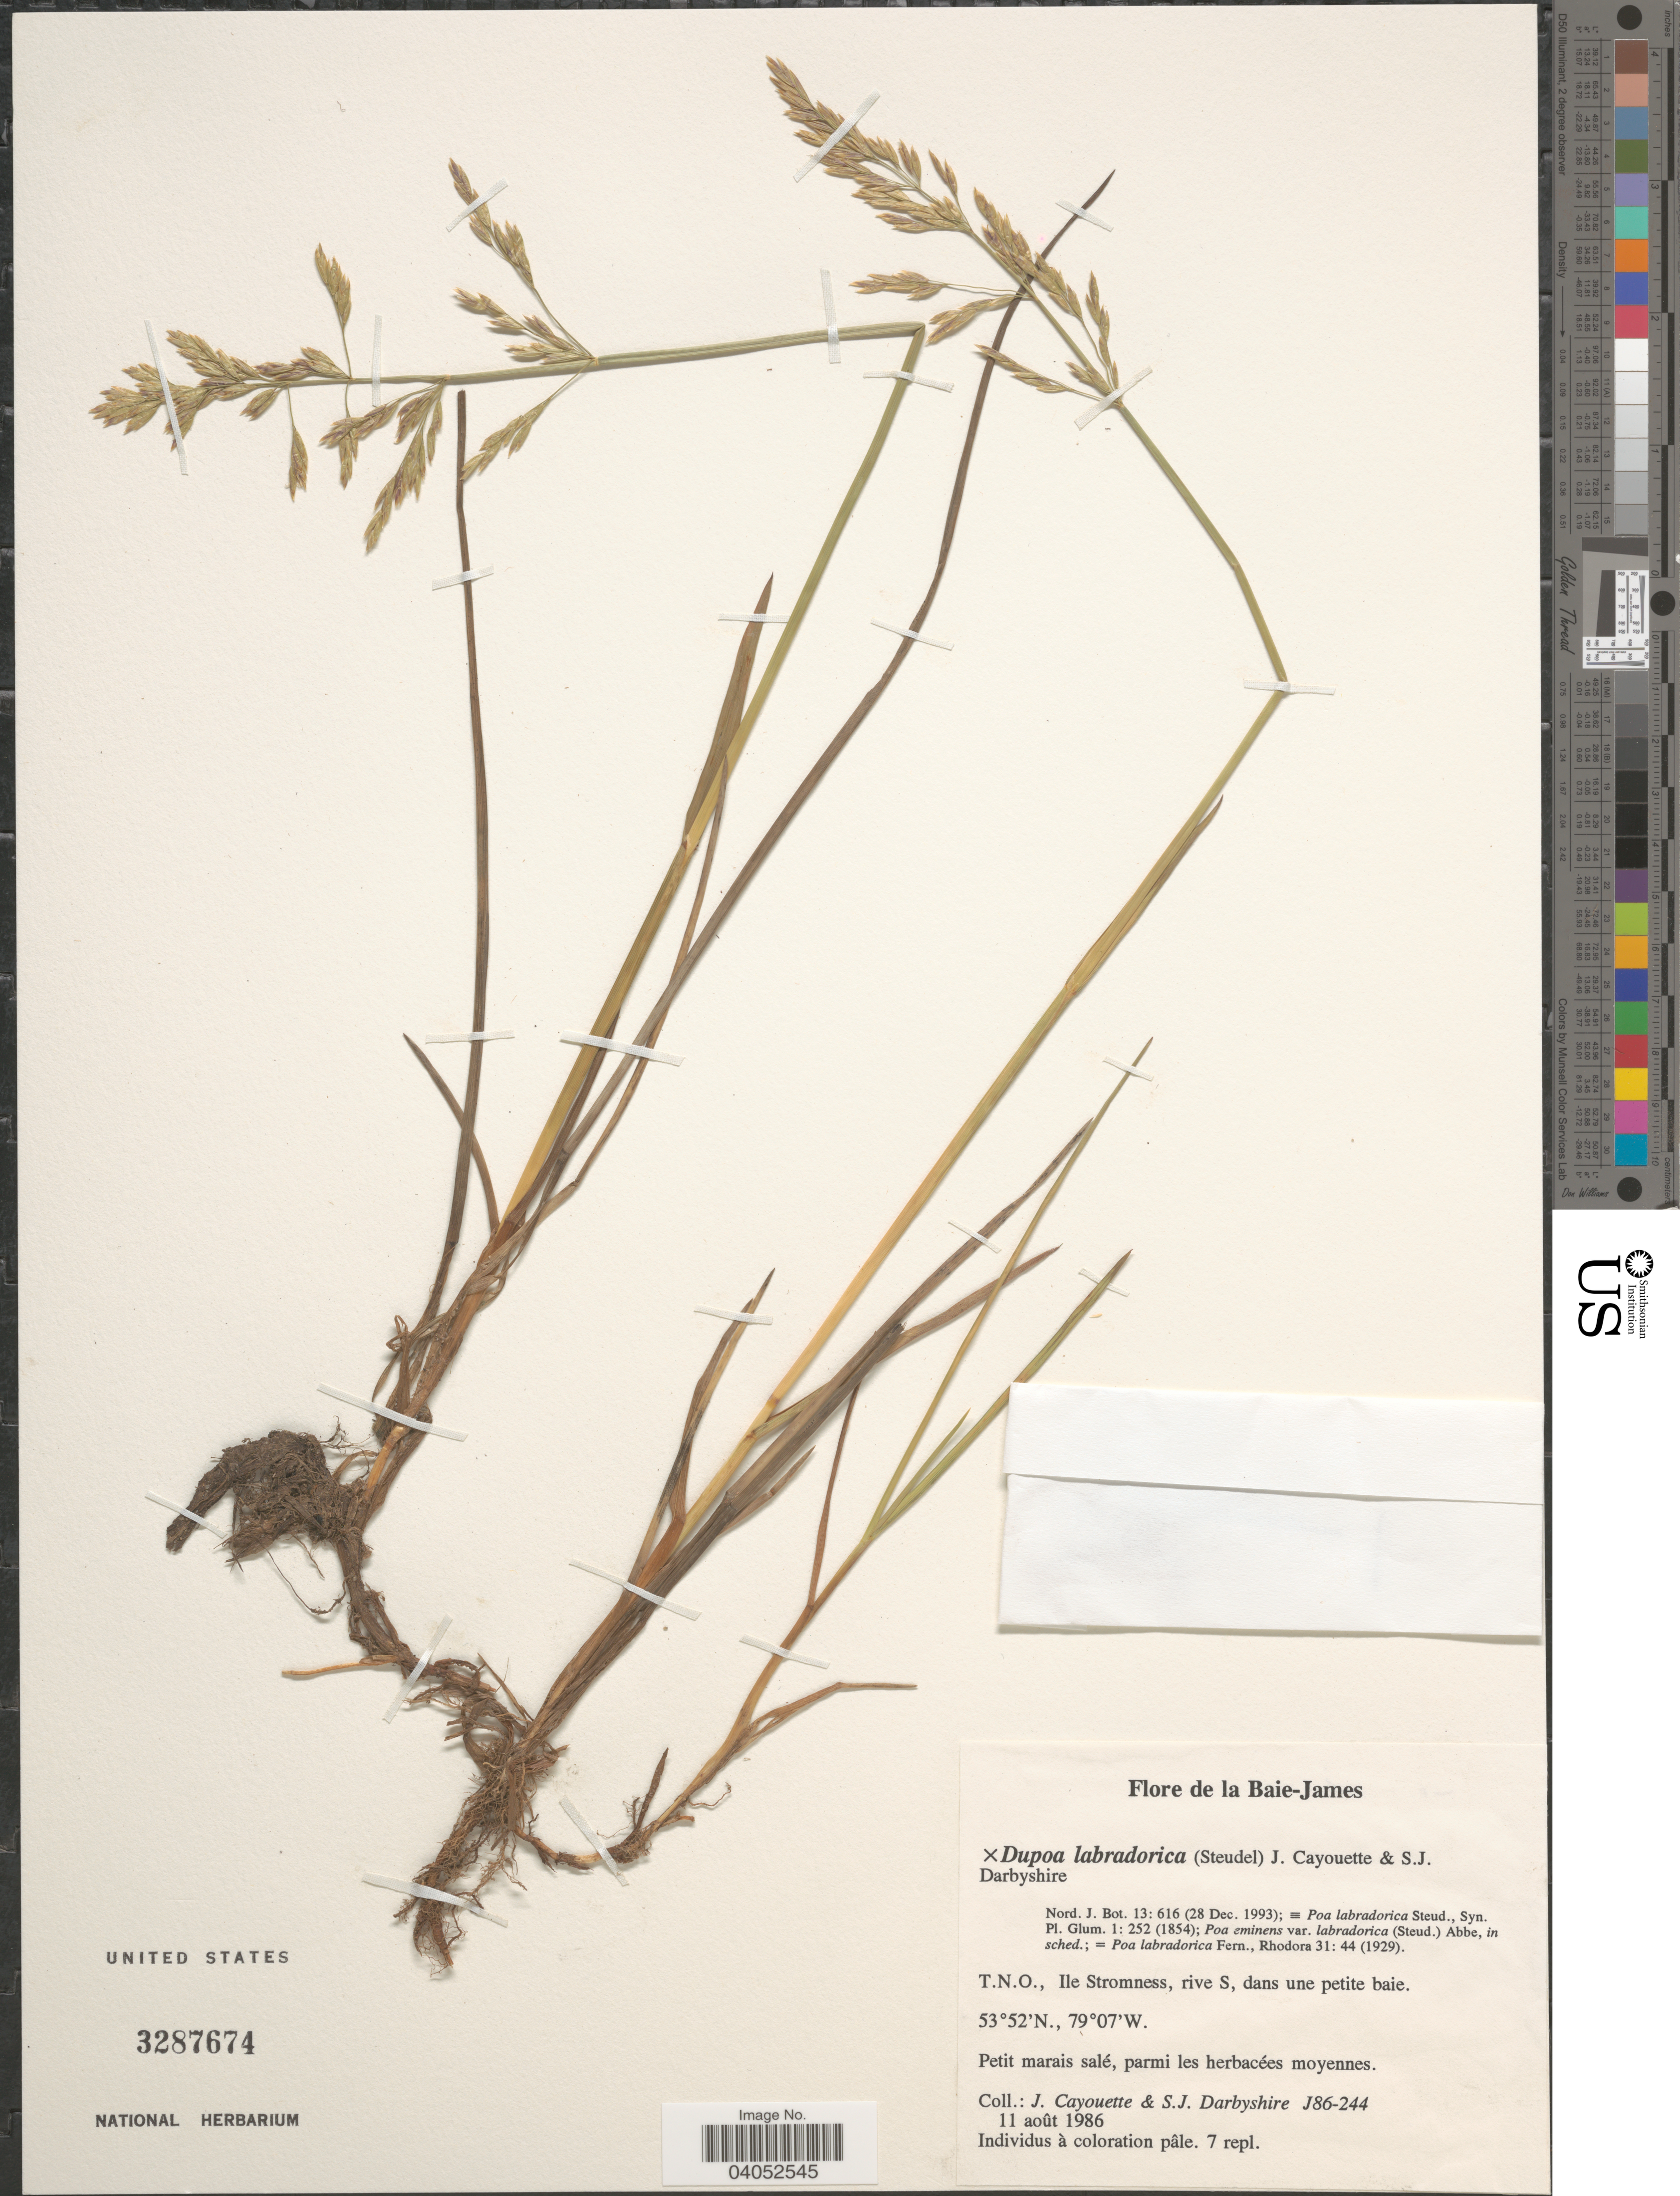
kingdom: Plantae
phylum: Tracheophyta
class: Liliopsida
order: Poales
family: Poaceae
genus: Dupontopoa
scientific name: Dupontopoa labradorica ined.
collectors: J. Cayouette & S. Darbyshire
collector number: J86-244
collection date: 1986-08-11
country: Canada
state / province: Northwest Territories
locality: La Baie-James. T.N.O., Ile Stromness, rive S, dans une petite baie.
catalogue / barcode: US 3287674